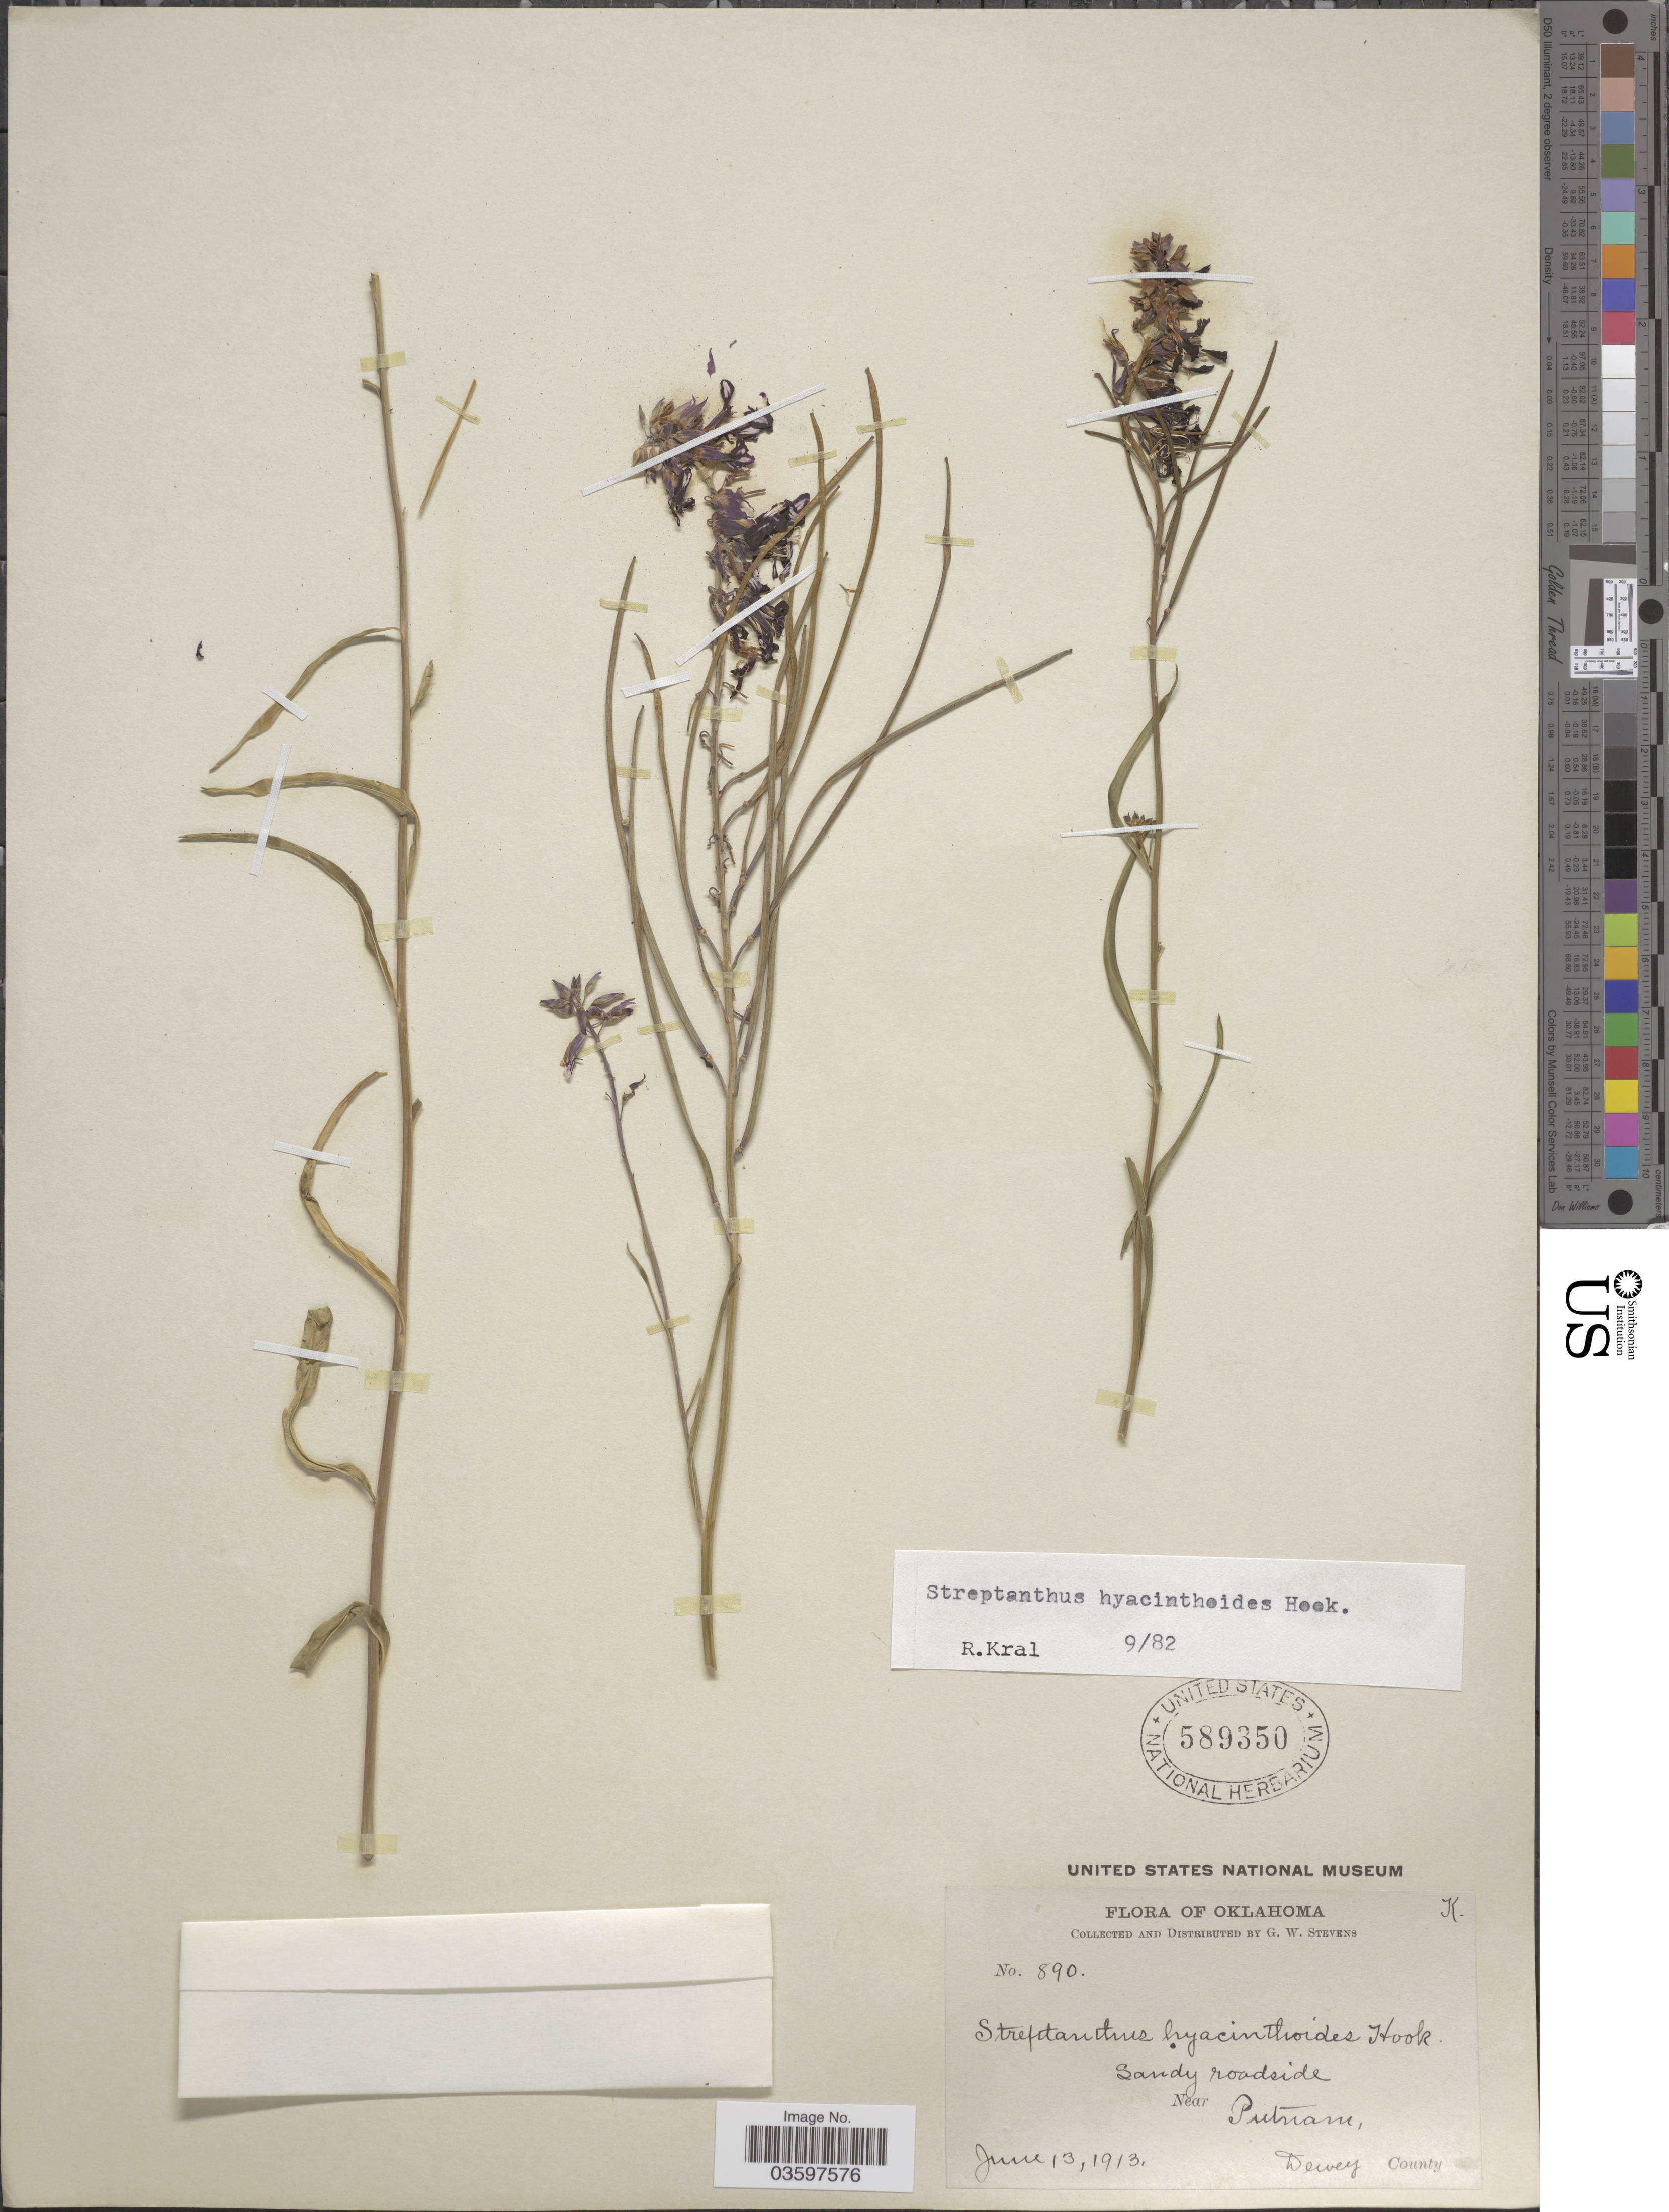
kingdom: Plantae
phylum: Tracheophyta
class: Magnoliopsida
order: Brassicales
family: Brassicaceae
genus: Streptanthus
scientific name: Streptanthus hyacinthoides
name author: Hook.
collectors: G. W. Stevens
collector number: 890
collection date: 1913-06-13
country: United States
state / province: Oklahoma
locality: Sandy roadside. Near Putnam. Dewey County.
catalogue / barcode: US 589350